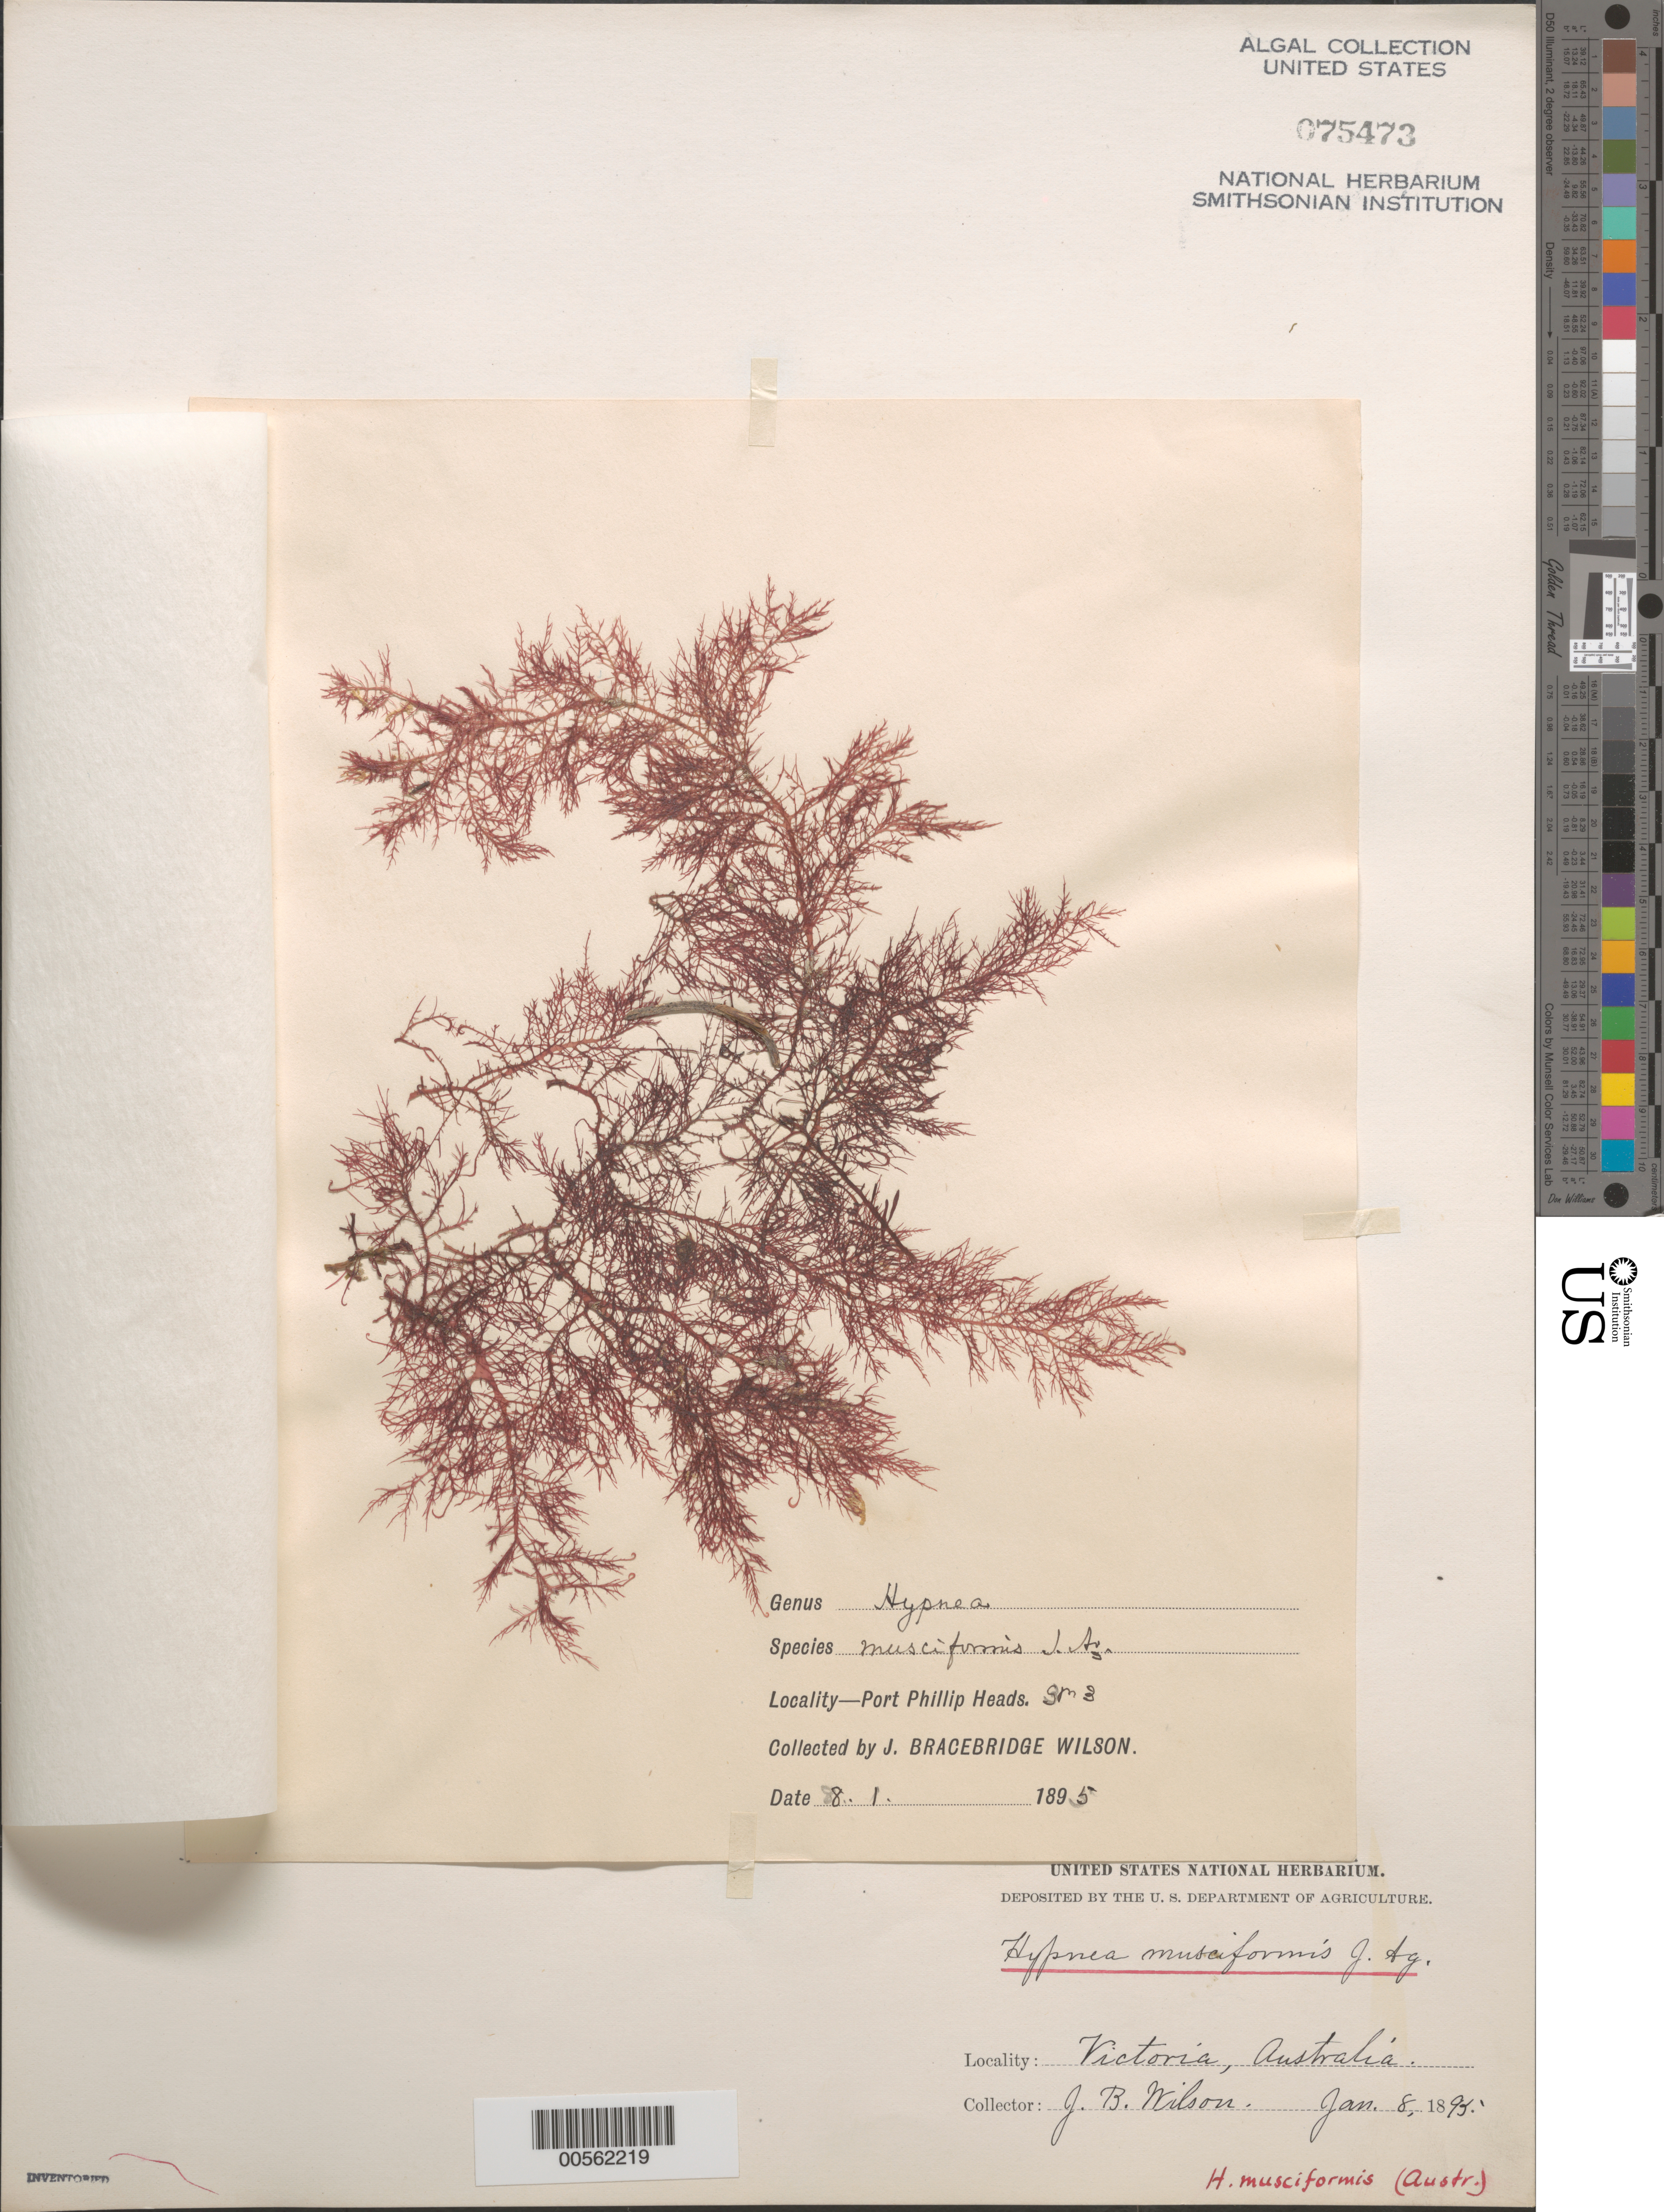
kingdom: Plantae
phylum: Rhodophyta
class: Florideophyceae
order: Gigartinales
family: Cystocloniaceae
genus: Hypnea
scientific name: Hypnea musciformis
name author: (Wulfen) J.V.Lamouroux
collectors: J. B. Wilson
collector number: Station 3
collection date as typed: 08 Jan 1895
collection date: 1895-01-08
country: Australia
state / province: Victoria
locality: Port Phillip Heads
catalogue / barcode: US 75473